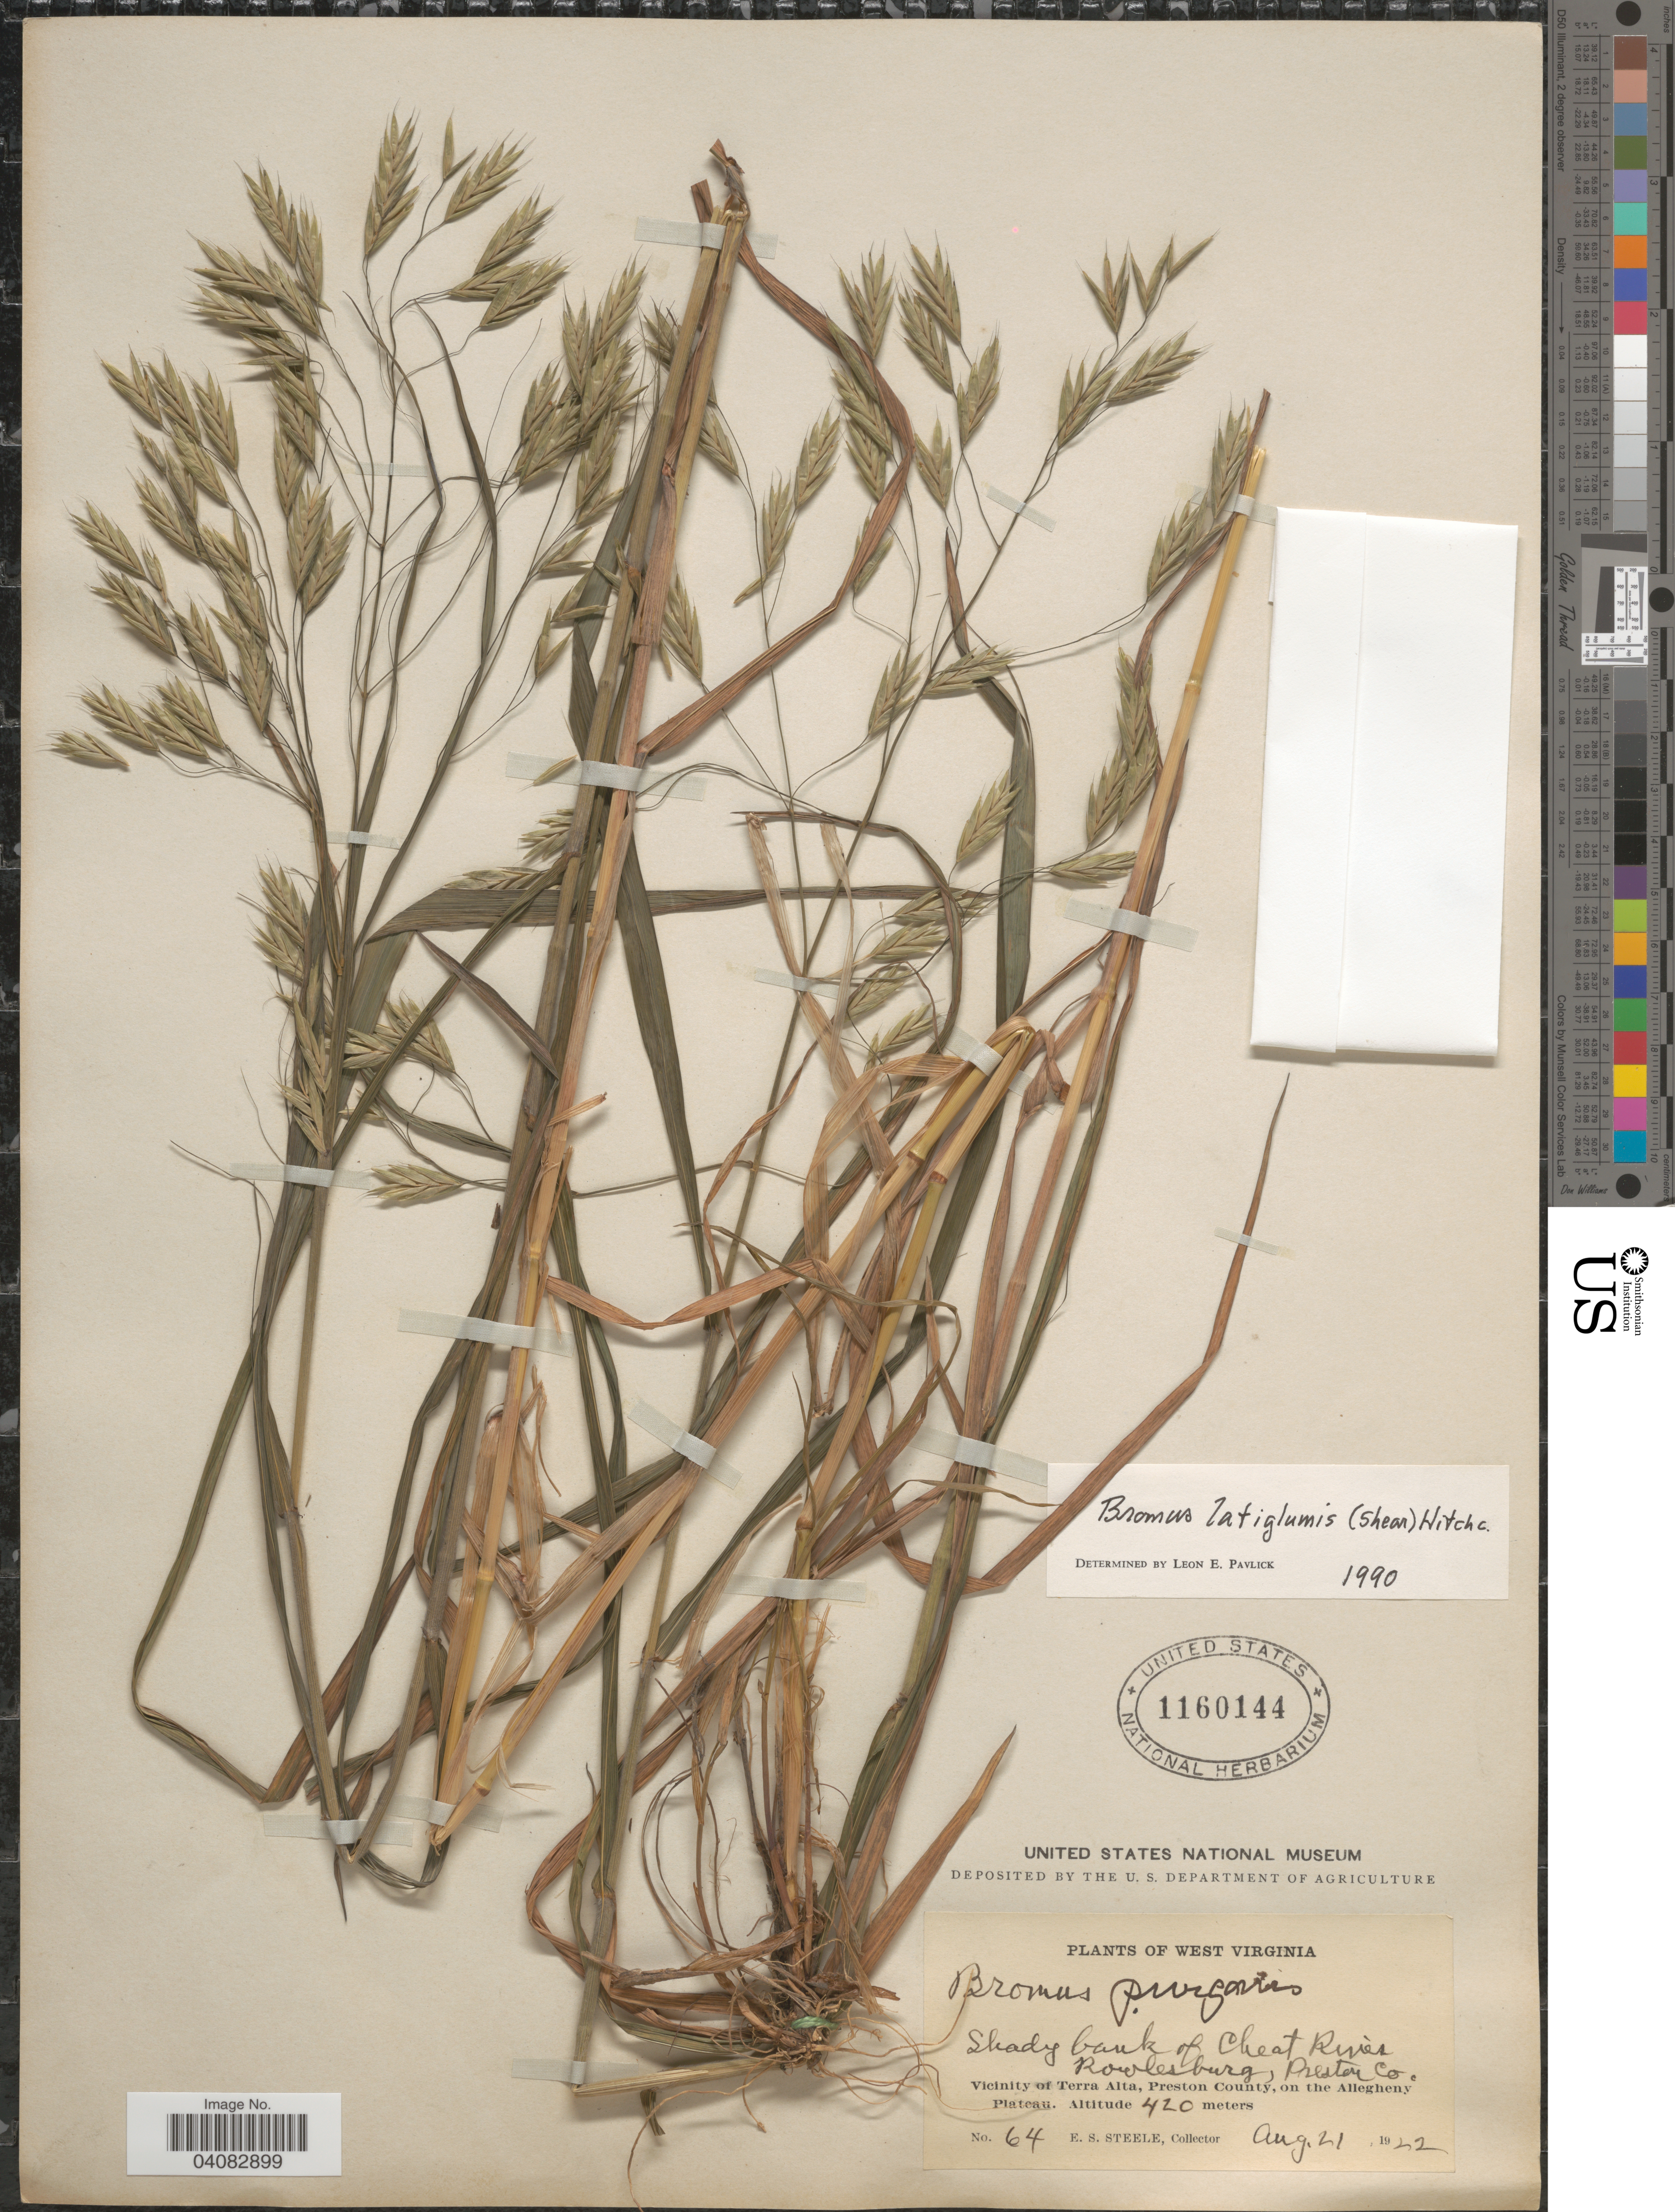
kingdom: Plantae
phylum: Tracheophyta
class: Liliopsida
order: Poales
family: Poaceae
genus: Bromus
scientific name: Bromus latiglumis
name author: (Scribn. ex Shear) Hitchc.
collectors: E. Steele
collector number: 64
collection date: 1922-08-21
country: United States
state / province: West Virginia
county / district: Preston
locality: Shady bank of Cheat River. Rowlesburg, Preston Co. Vicinity of Terra Alta, Preston County, on the Allegheny Plateau.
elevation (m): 420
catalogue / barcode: US 1160144